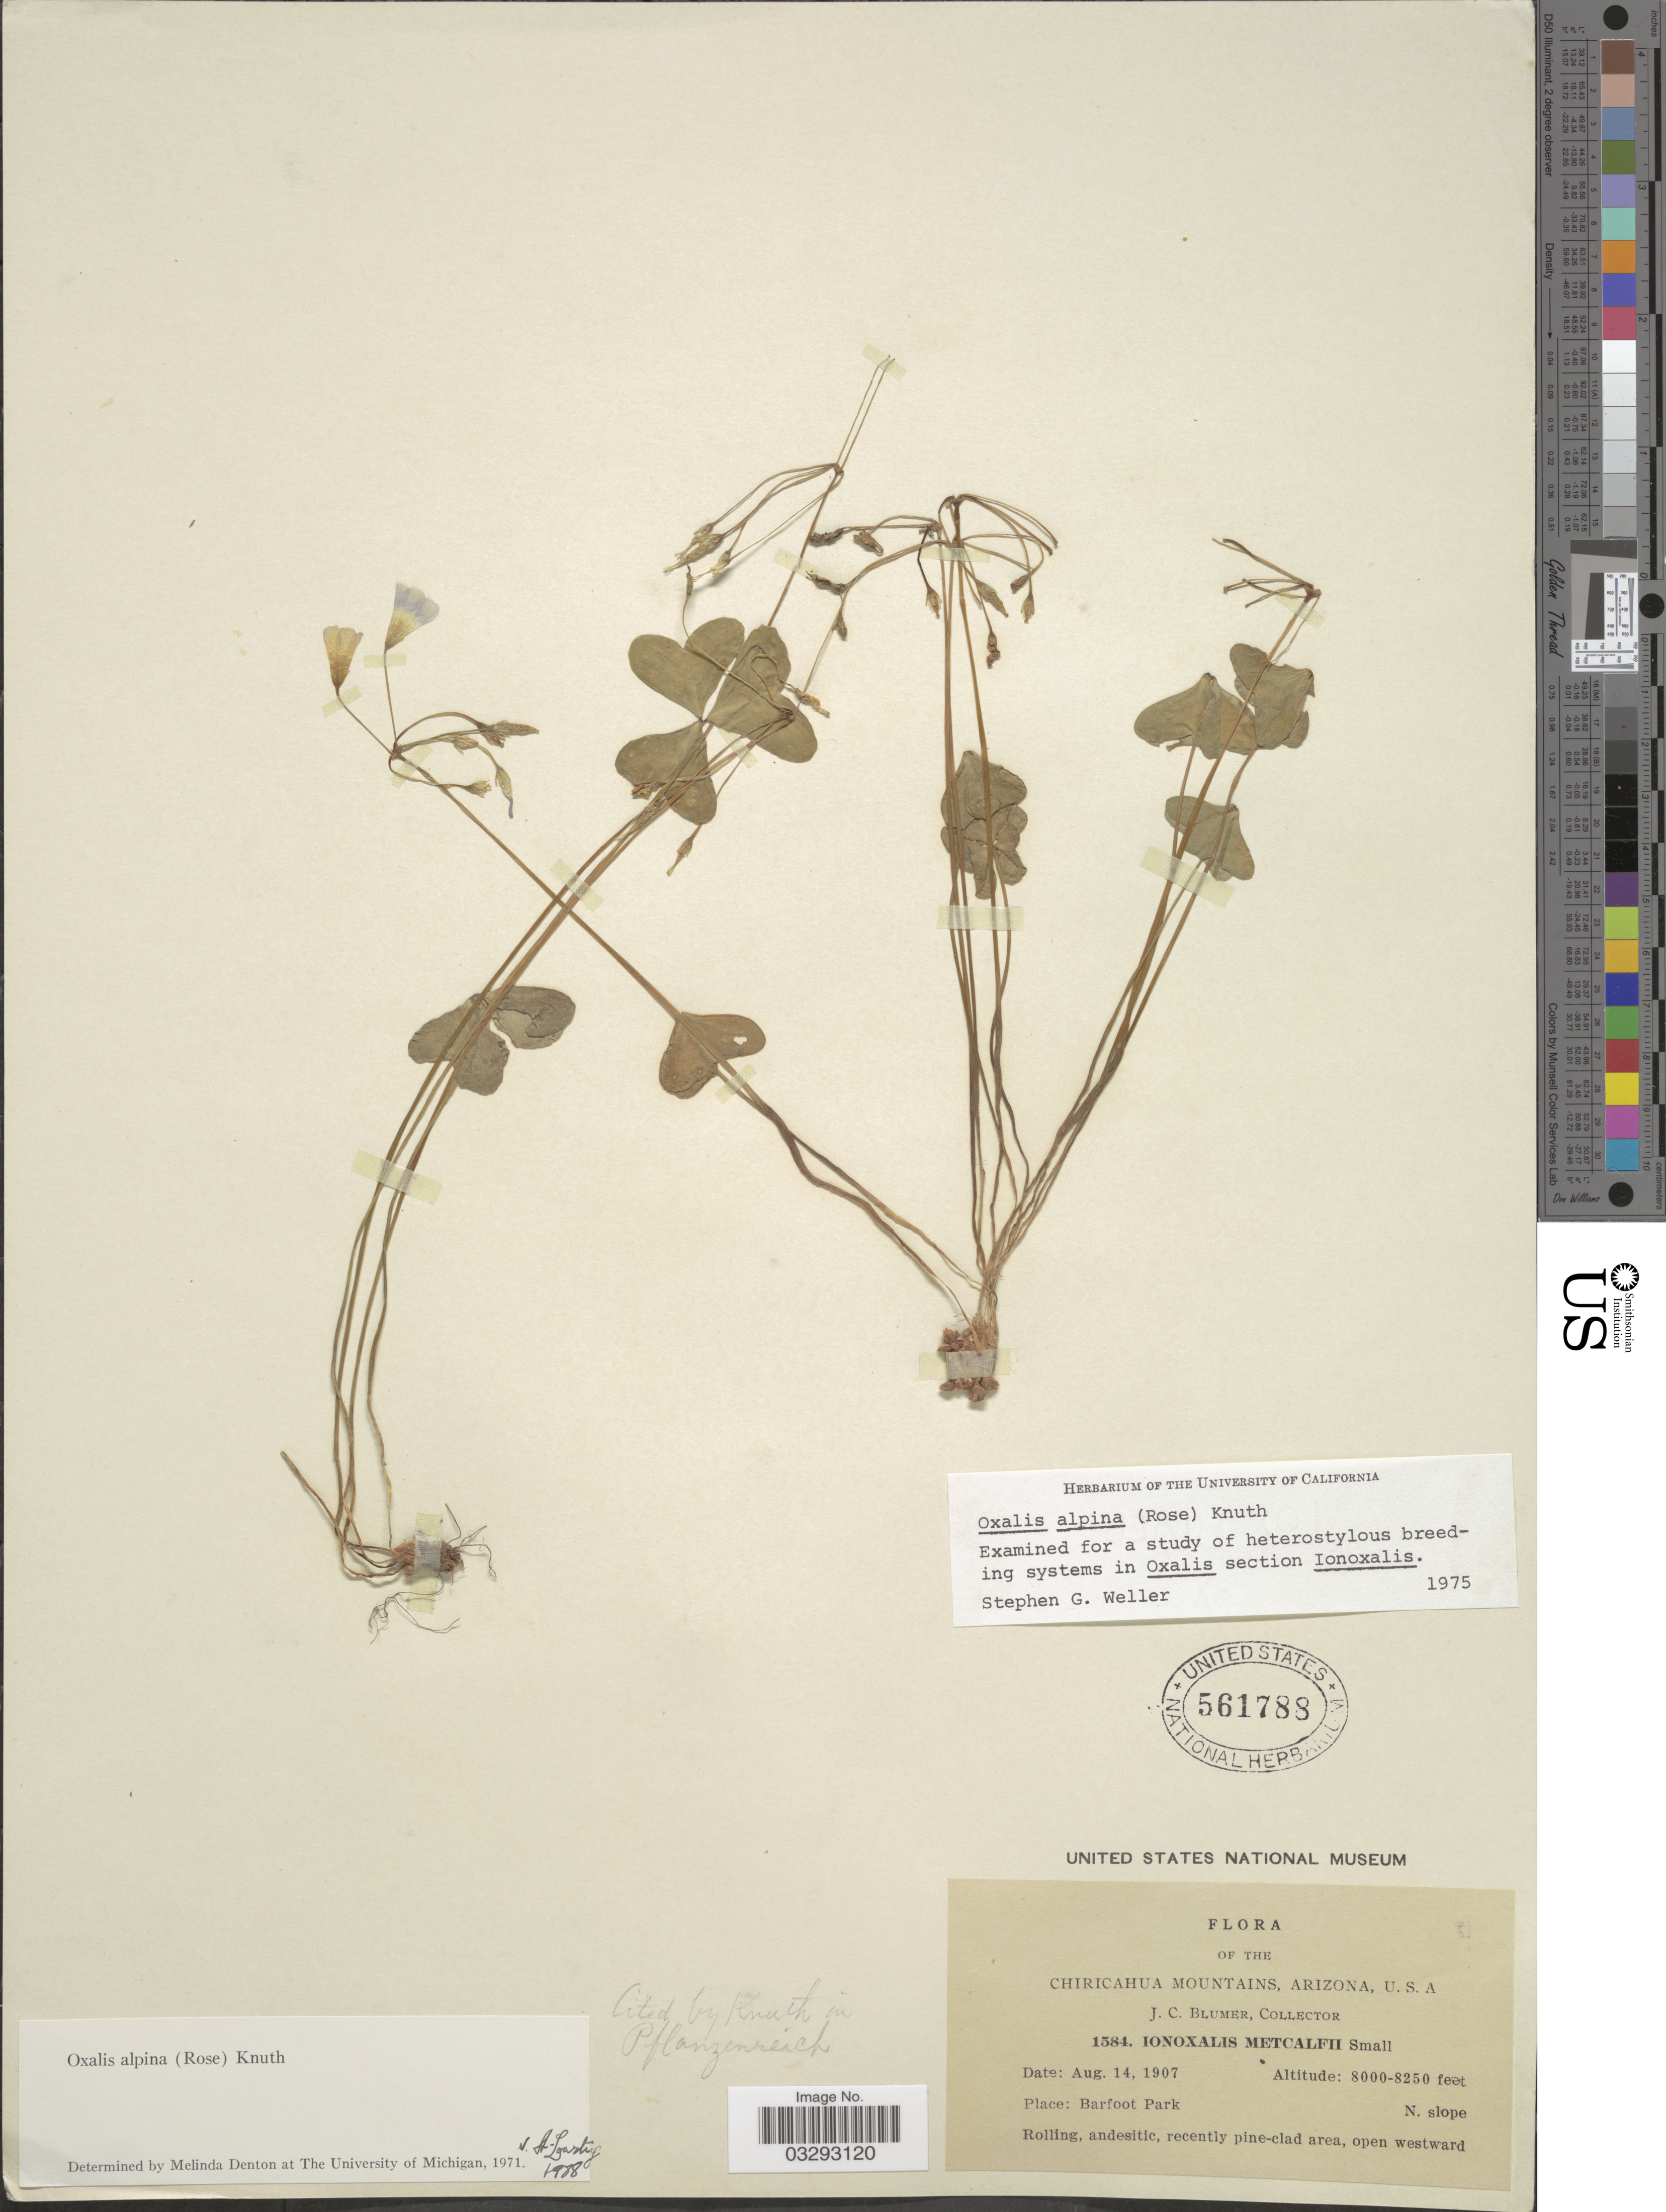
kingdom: Plantae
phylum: Tracheophyta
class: Magnoliopsida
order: Oxalidales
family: Oxalidaceae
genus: Oxalis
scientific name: Oxalis alpina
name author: (Rose) R. Knuth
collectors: J. C. Blumer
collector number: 1584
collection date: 1907-08-14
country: United States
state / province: Arizona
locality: Chiricahua Mountains, U.S.A. Barfoot Park. N. slope.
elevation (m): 2438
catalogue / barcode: US 561788